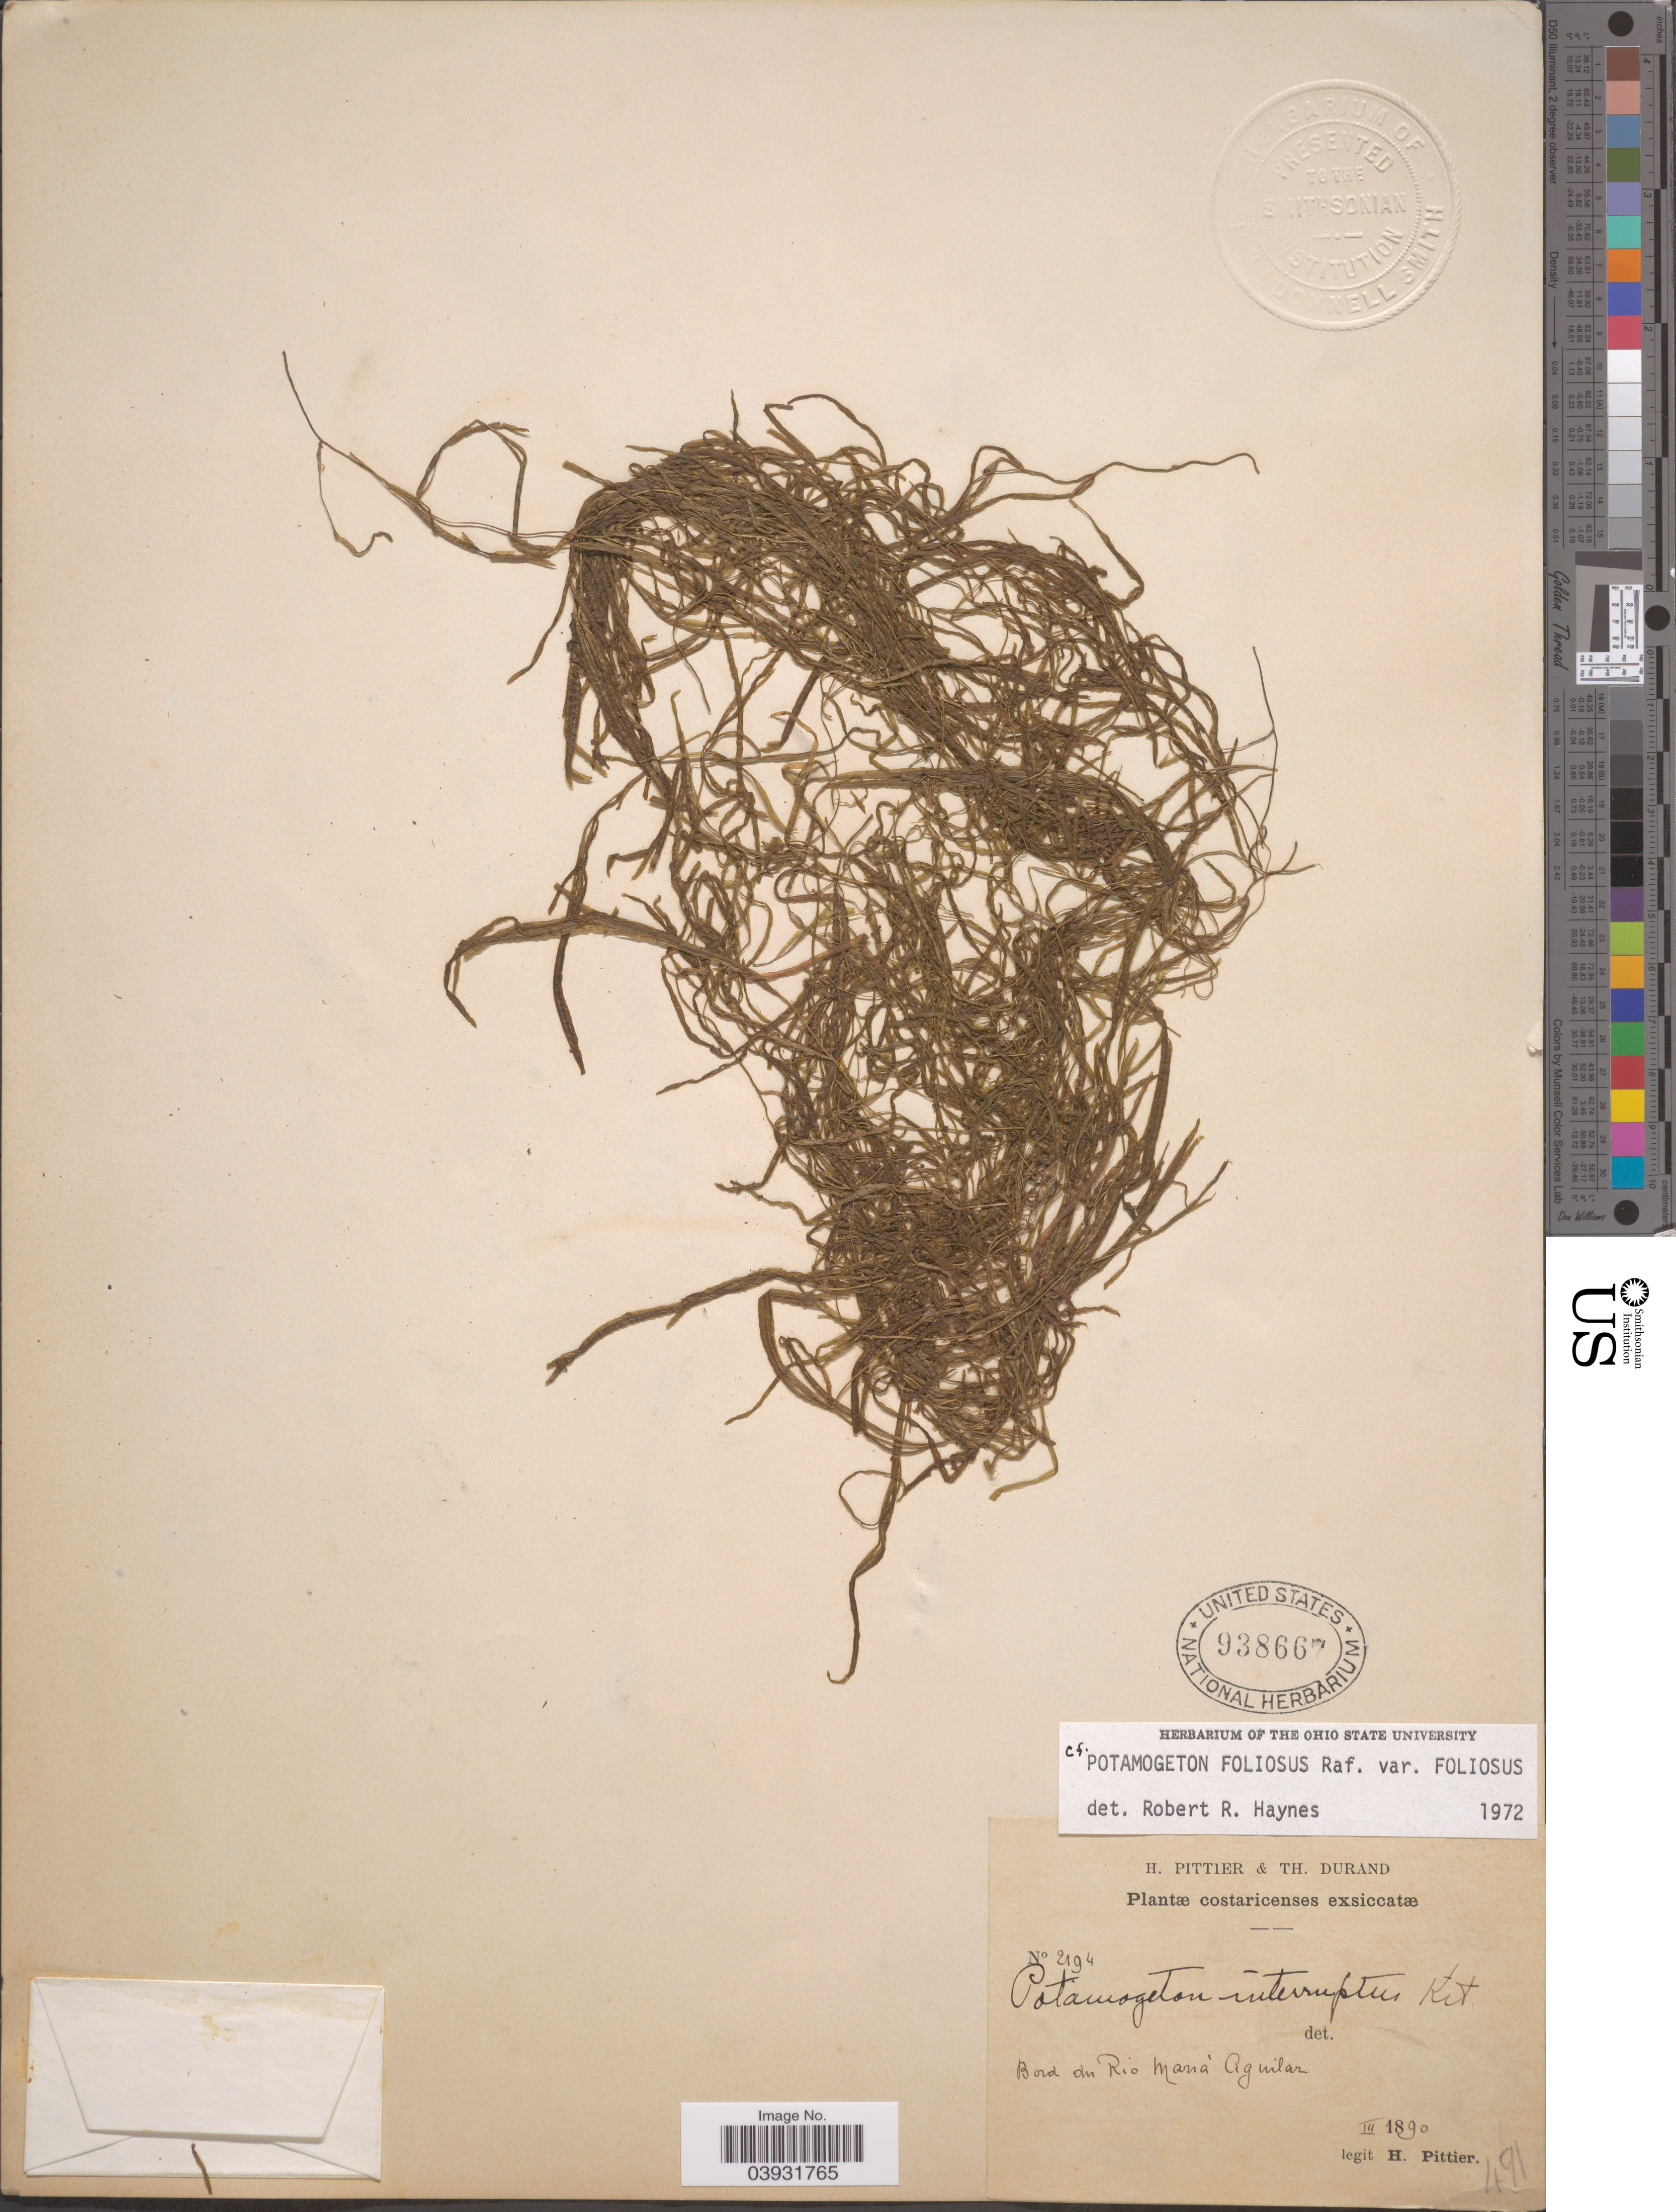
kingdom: Plantae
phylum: Tracheophyta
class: Liliopsida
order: Alismatales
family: Potamogetonaceae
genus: Potamogeton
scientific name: Potamogeton foliosus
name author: Raf.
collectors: H. F. Pittier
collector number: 2194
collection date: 1890-03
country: Costa Rica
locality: Bord du Rio Maria Aguilar.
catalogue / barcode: US 938667